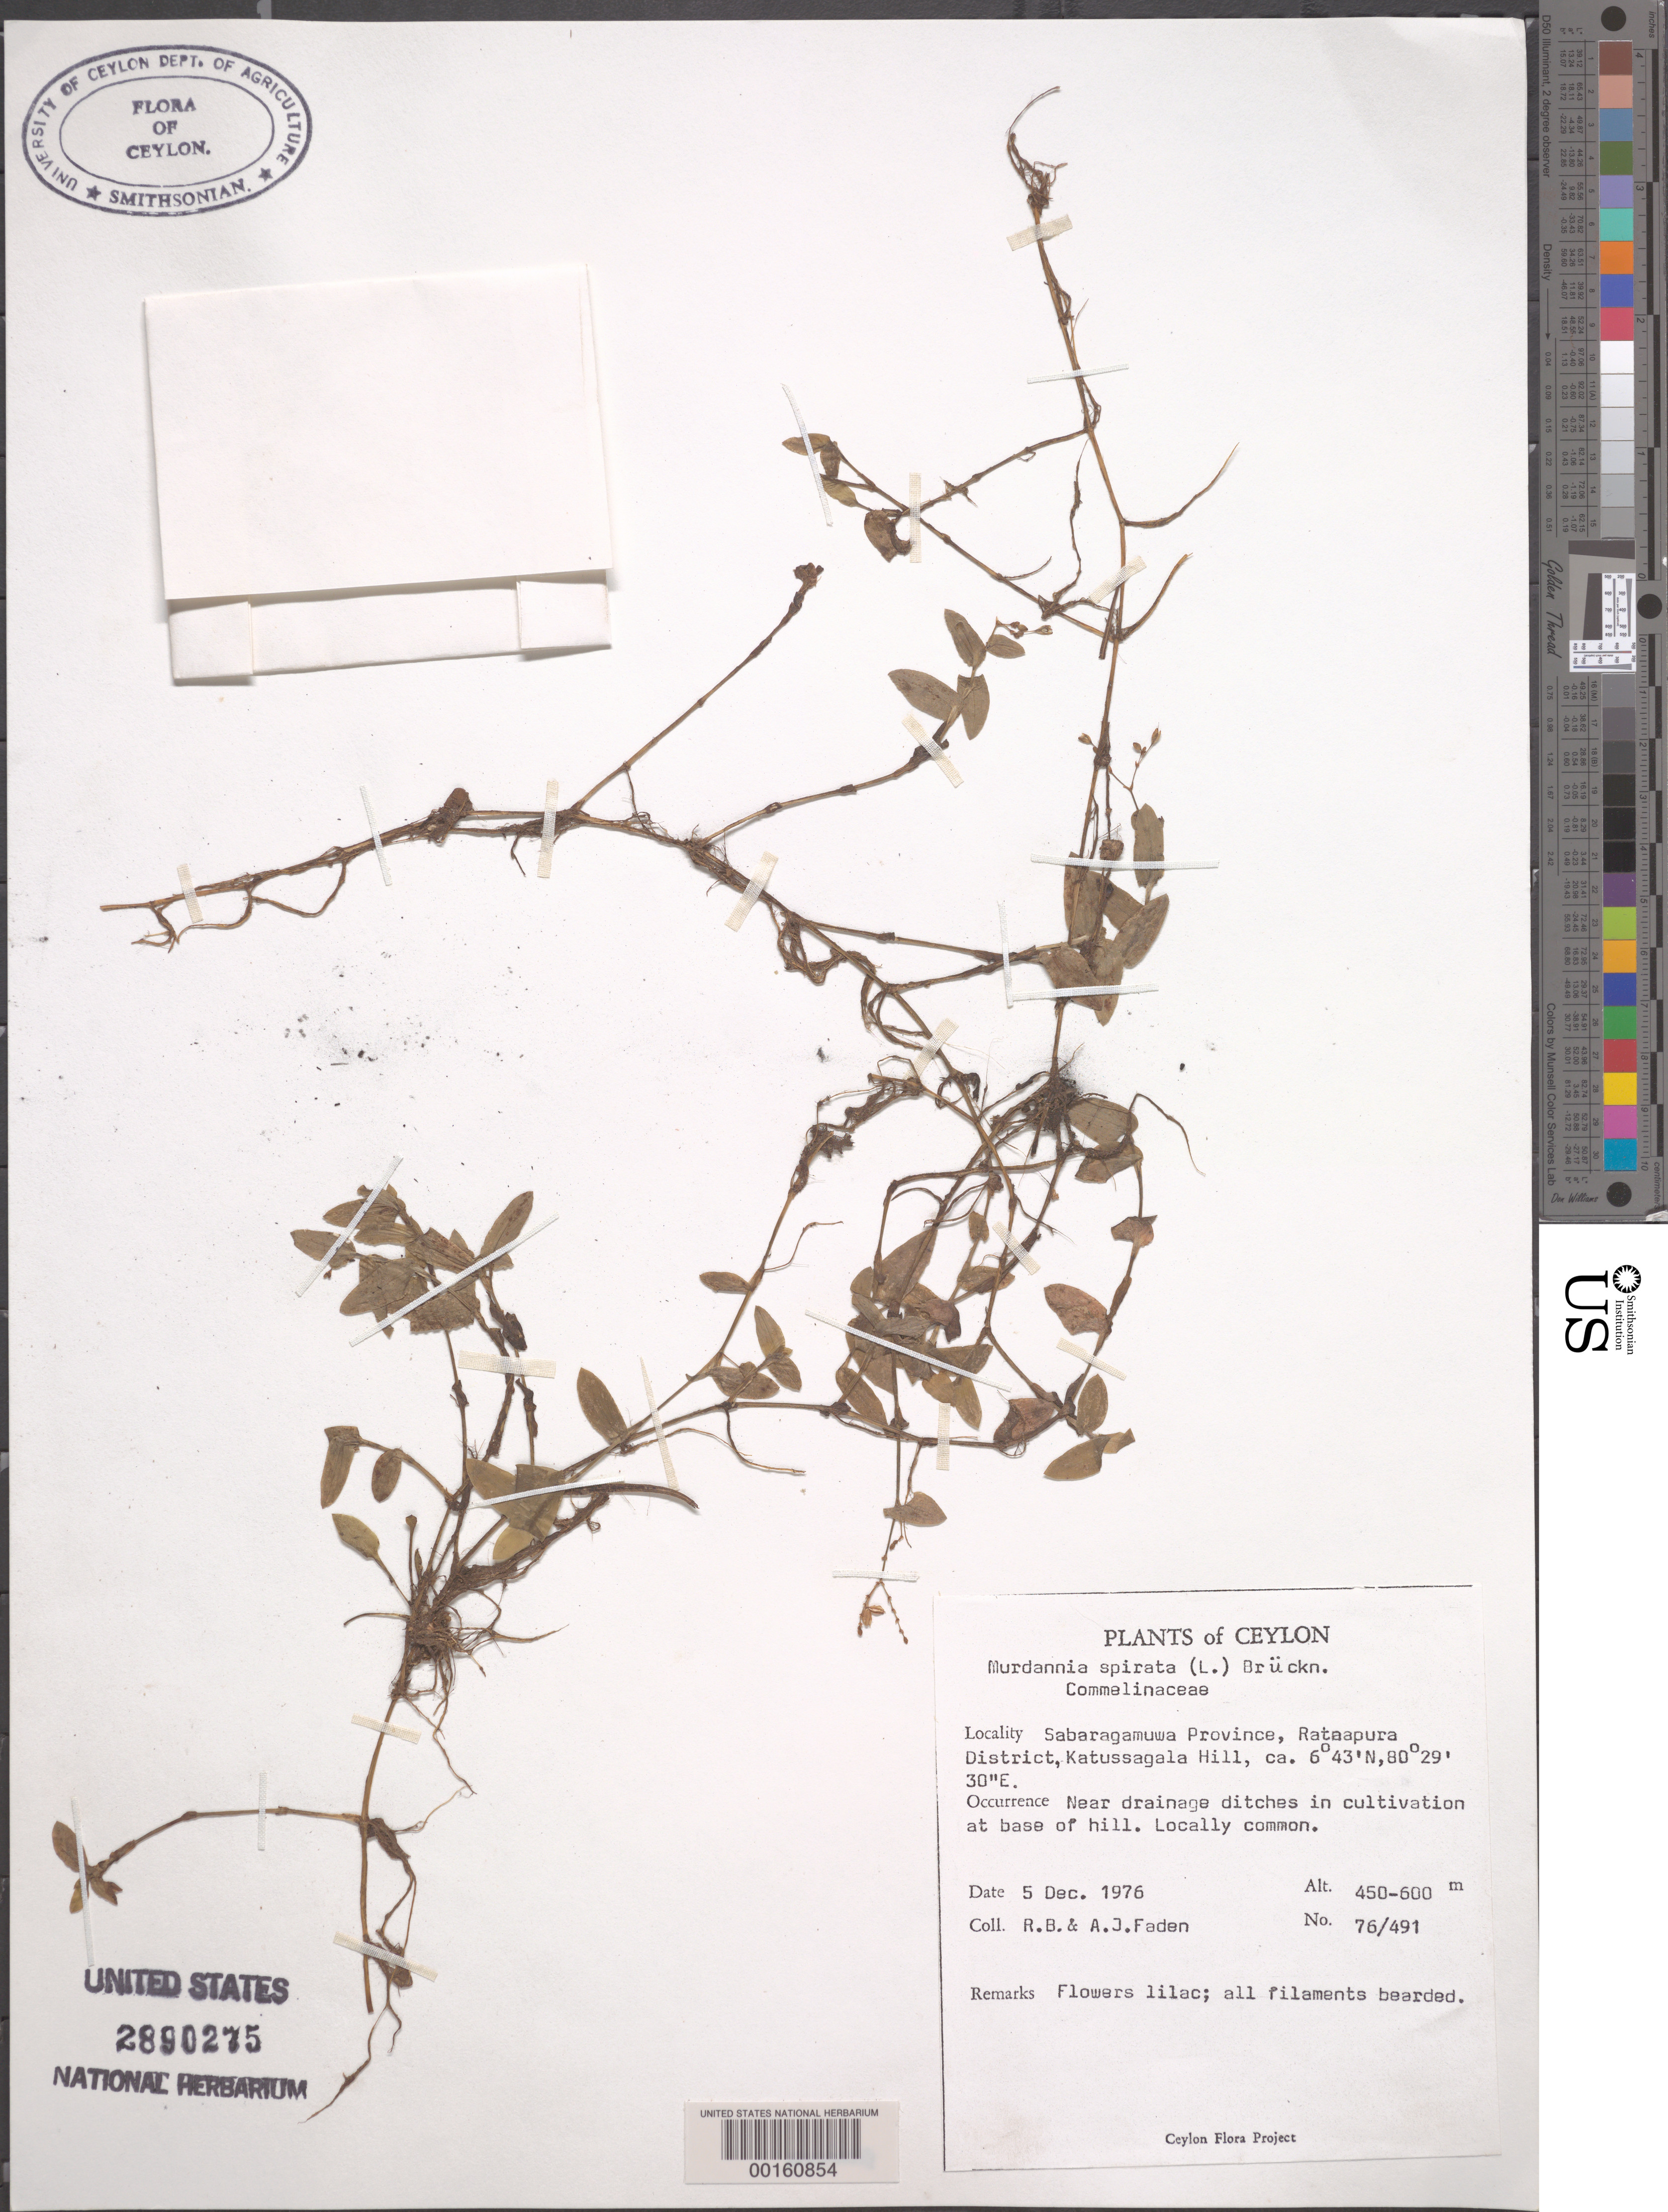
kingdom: Plantae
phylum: Tracheophyta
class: Liliopsida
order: Commelinales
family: Commelinaceae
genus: Murdannia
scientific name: Murdannia spirata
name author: (L.) G. Brückn.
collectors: R. B. Faden & A. J. Faden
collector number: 76/491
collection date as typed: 05 Dec 1976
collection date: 1976-12-05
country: Sri Lanka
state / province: Sabaragamuwa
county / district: Ratnapura Dist.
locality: Katussagala hill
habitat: Drainage ditch, hill base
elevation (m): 450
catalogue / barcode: US 2890275